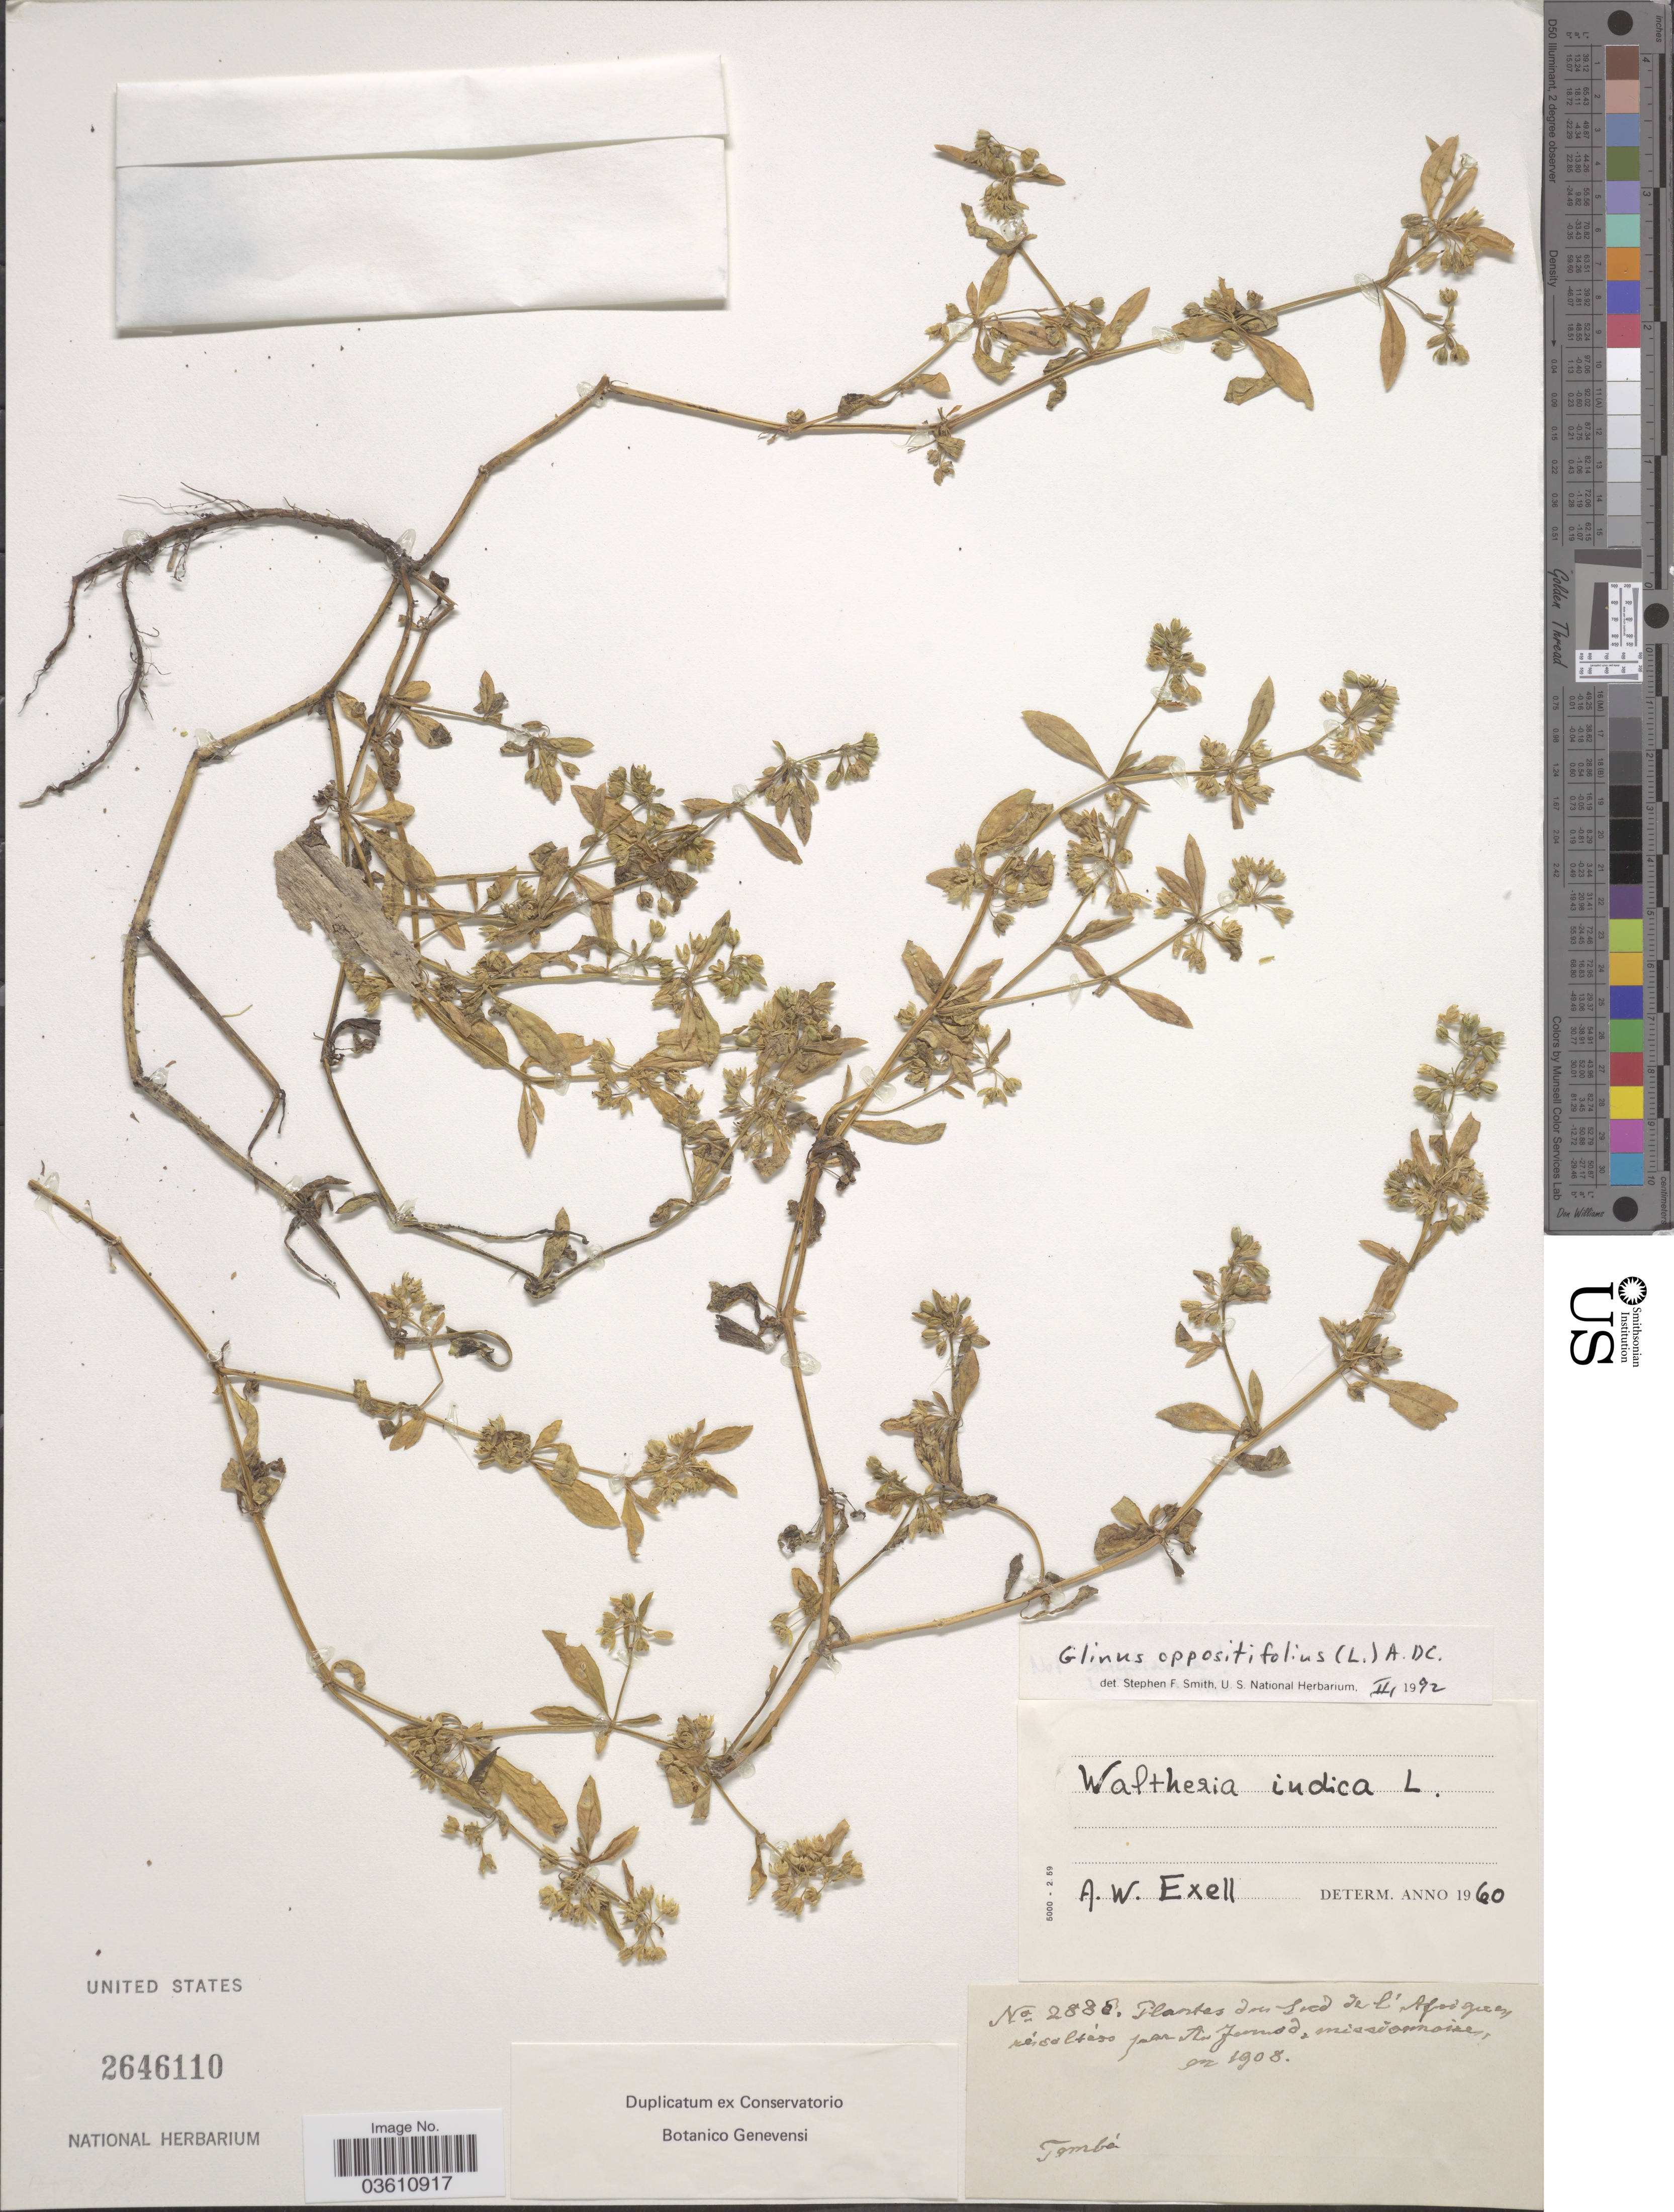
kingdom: Plantae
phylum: Tracheophyta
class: Magnoliopsida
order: Caryophyllales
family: Molluginaceae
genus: Glinus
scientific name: Glinus oppositifolius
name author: (L.) Aug. DC.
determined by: Smith, Stephen F., (US), NMNH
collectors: A. Junod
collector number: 2888*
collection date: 1908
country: South Africa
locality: Tambo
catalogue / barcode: US 2646110